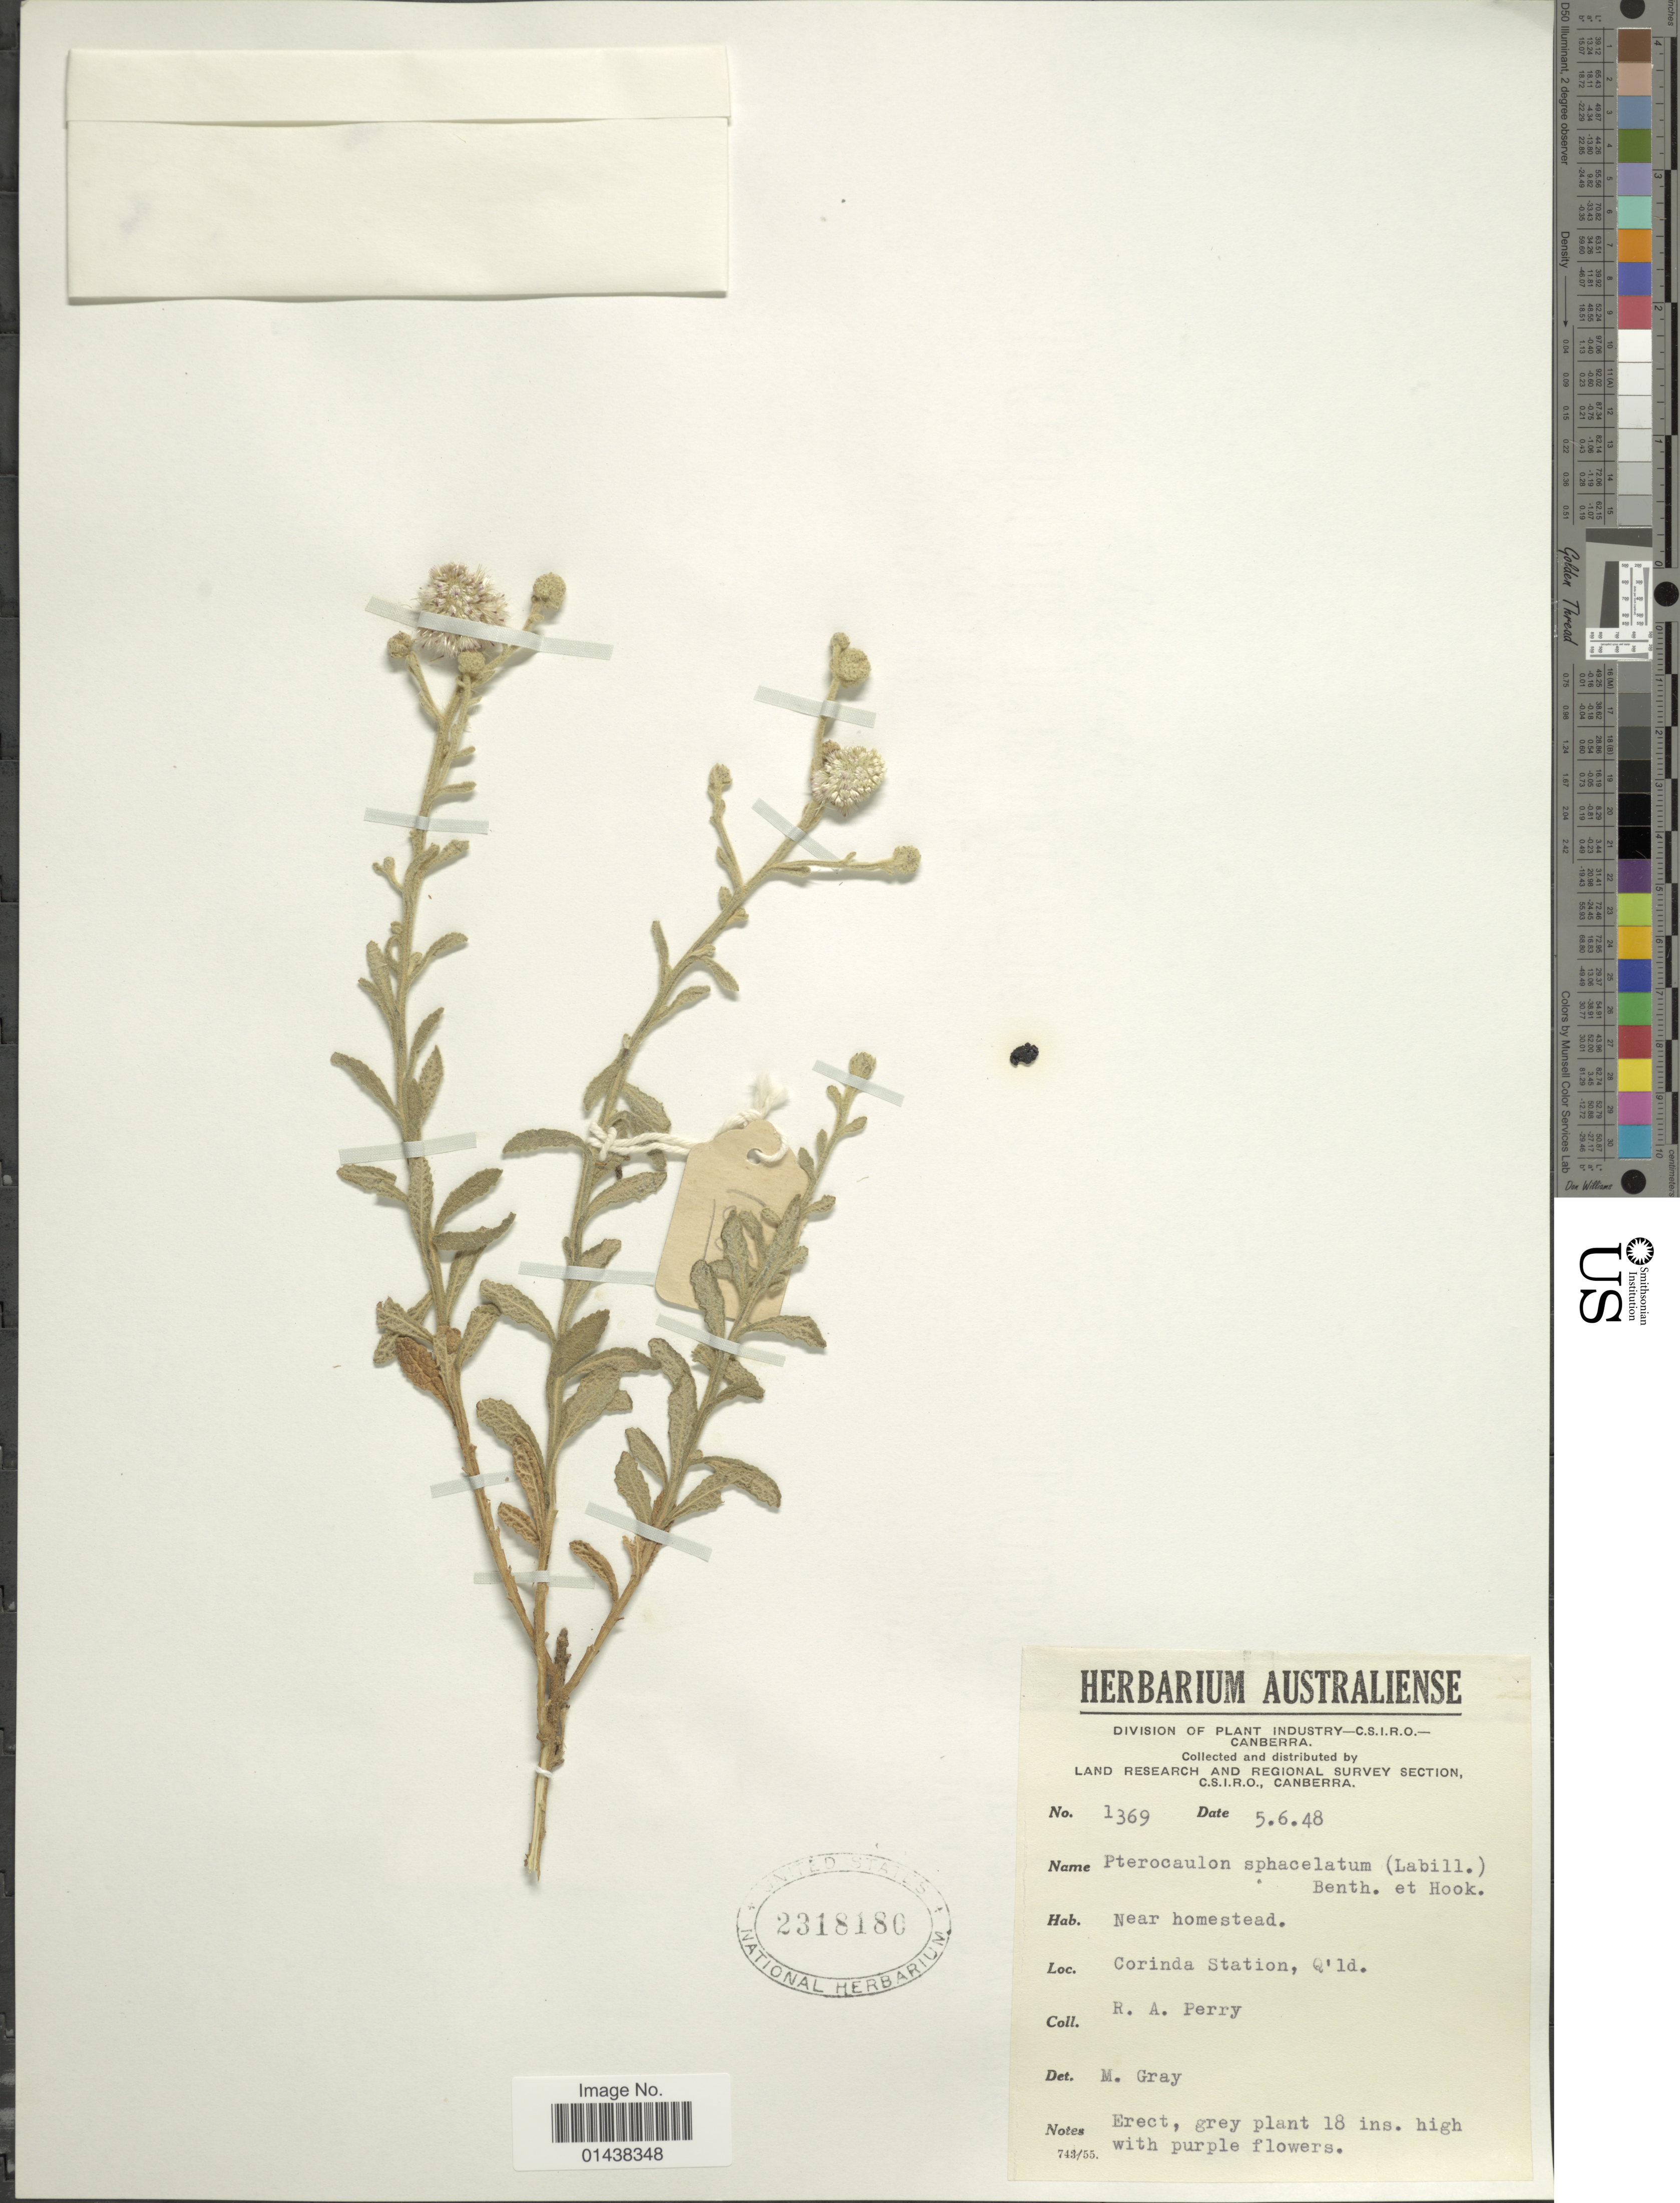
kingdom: Plantae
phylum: Tracheophyta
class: Magnoliopsida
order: Asterales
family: Asteraceae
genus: Pterocaulon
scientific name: Pterocaulon sphacelatum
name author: (Labill.) F. Muell.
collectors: Perry, R. A.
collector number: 1369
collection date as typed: Transcribed d/m/y: 5/6/48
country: Australia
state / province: Queensland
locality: Corinda Station, Q'ld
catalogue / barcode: US 2318180